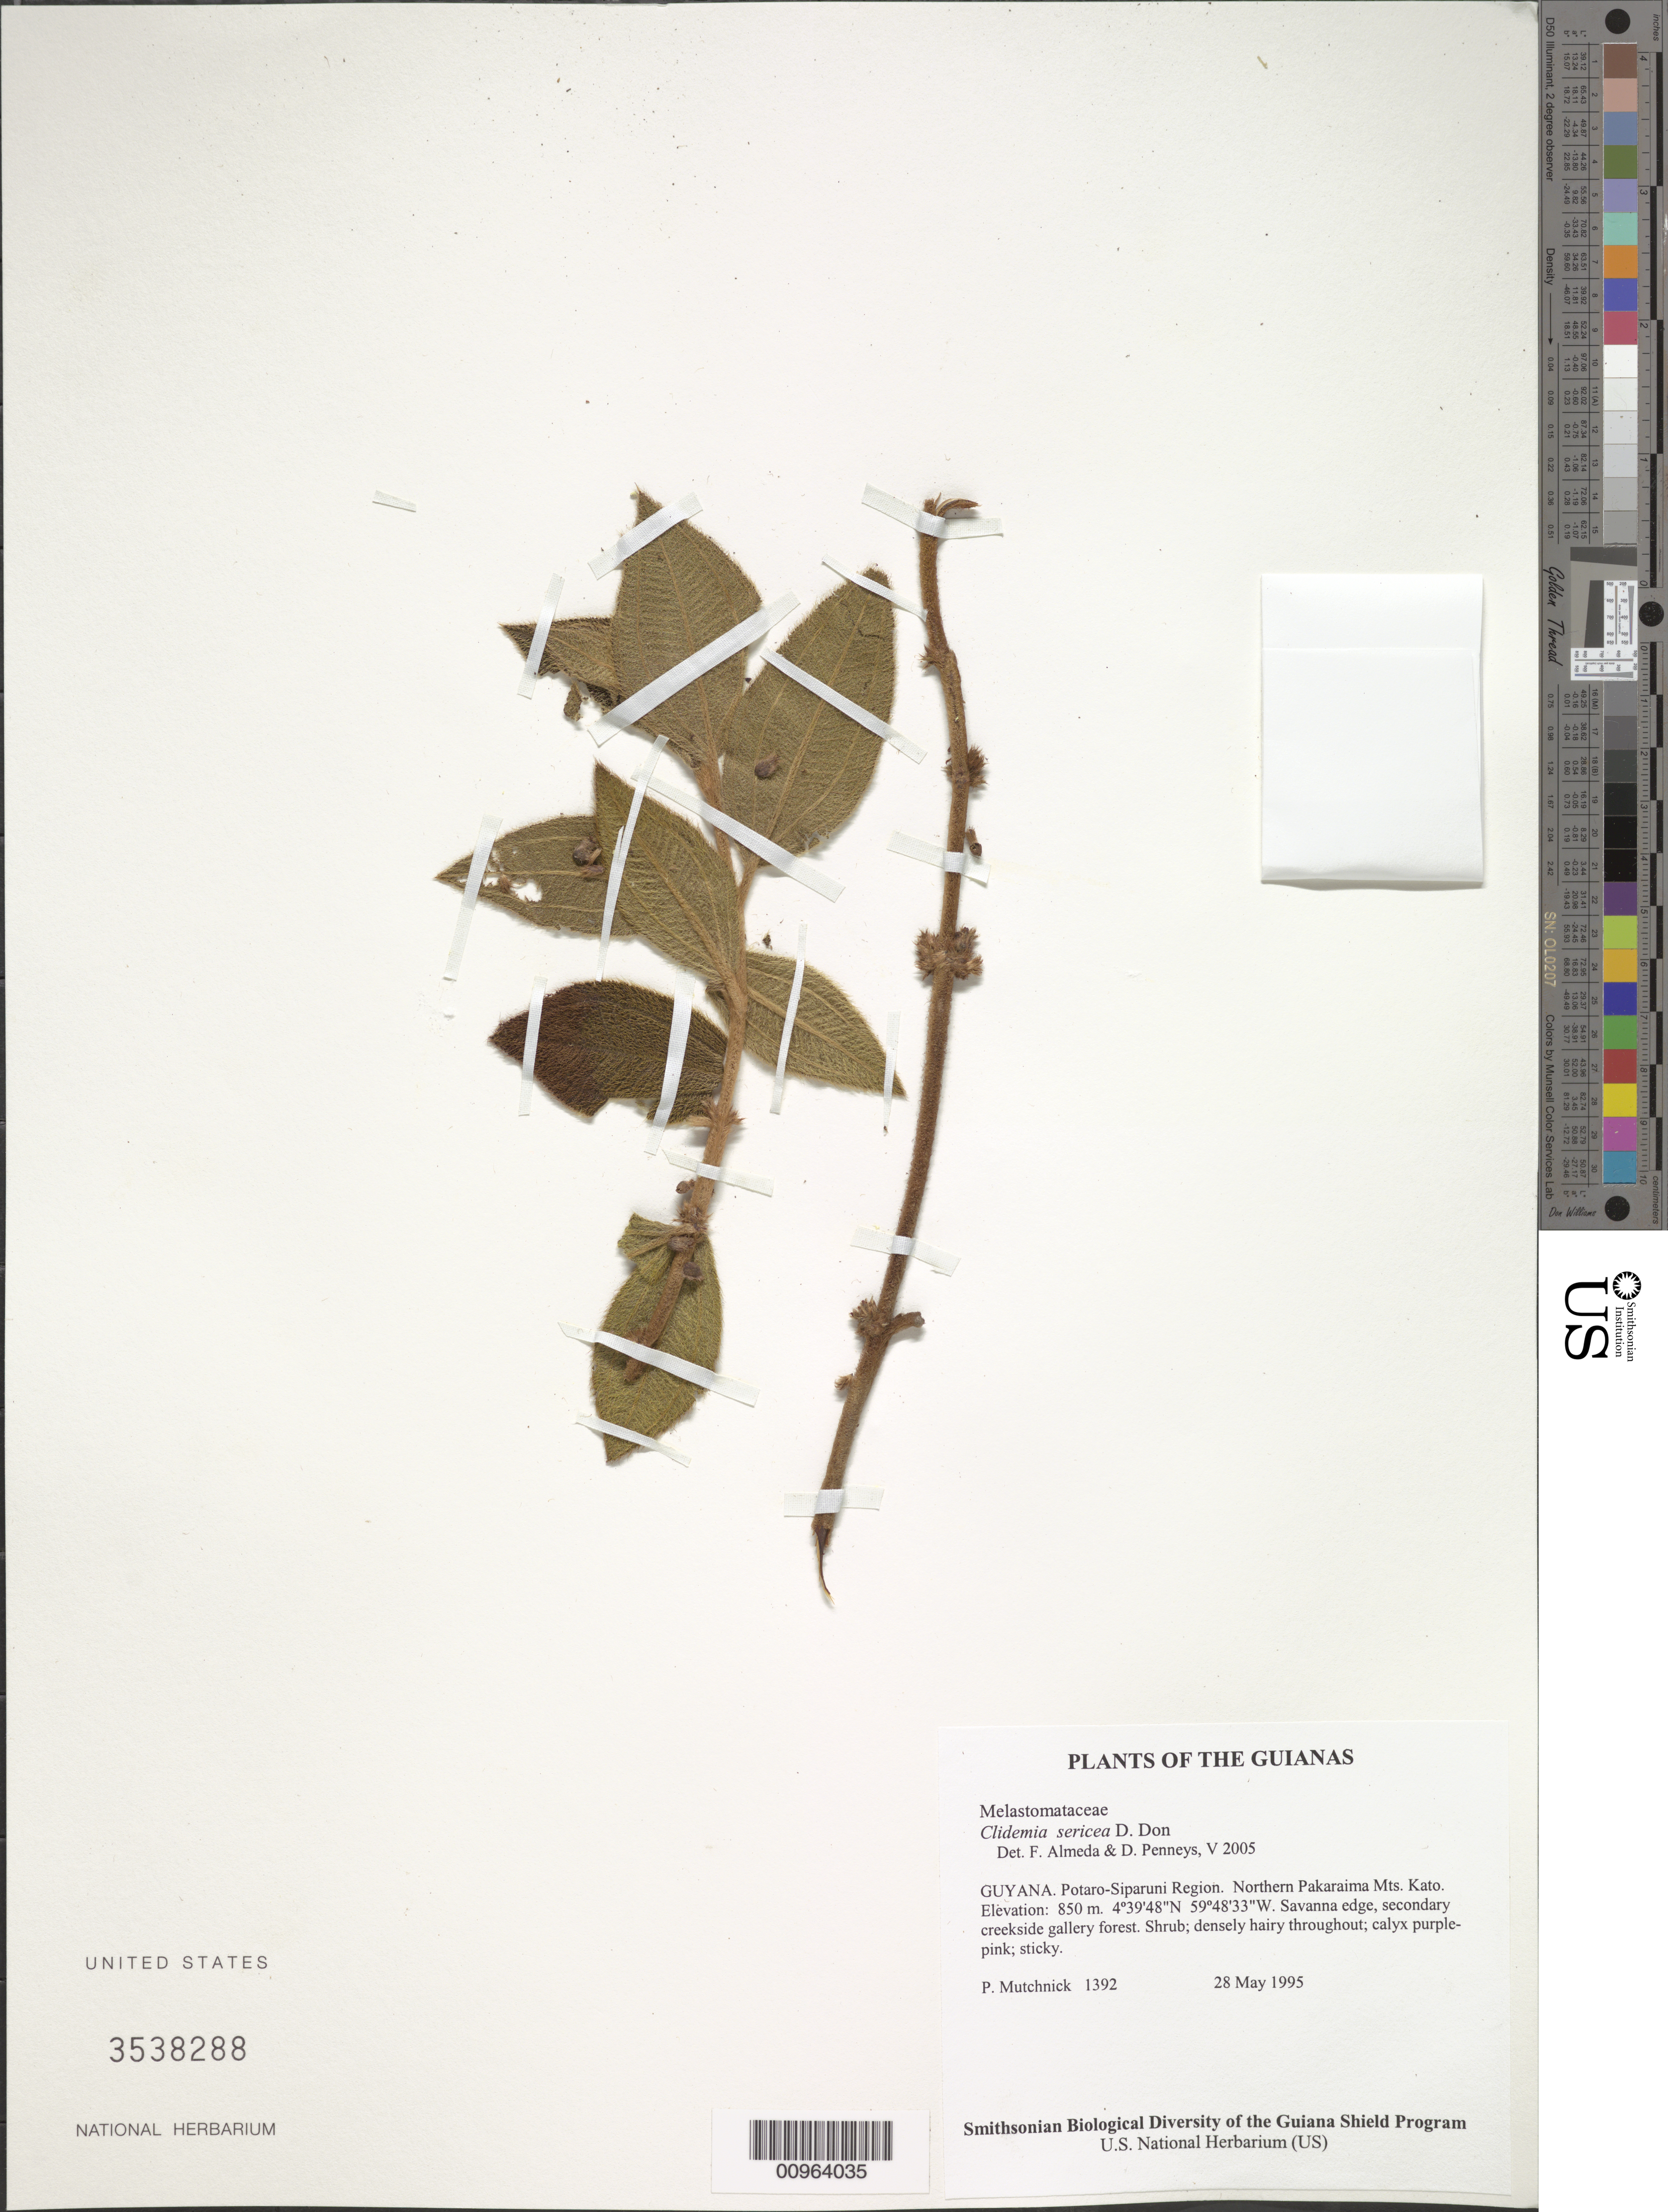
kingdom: Plantae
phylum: Tracheophyta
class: Magnoliopsida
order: Myrtales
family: Melastomataceae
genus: Clidemia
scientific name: Clidemia sericea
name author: D. Don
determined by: Almeda, F.; Penneys, D. S.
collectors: P. Mutchnick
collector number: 1392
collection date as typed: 28 May 1995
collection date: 1995-05-28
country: Guyana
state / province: Potaro-Siparuni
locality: Northern Pakaraima Mts. Kato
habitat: Savanna edge, secondary creekside gallery forest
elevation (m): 850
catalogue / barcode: US 3538288